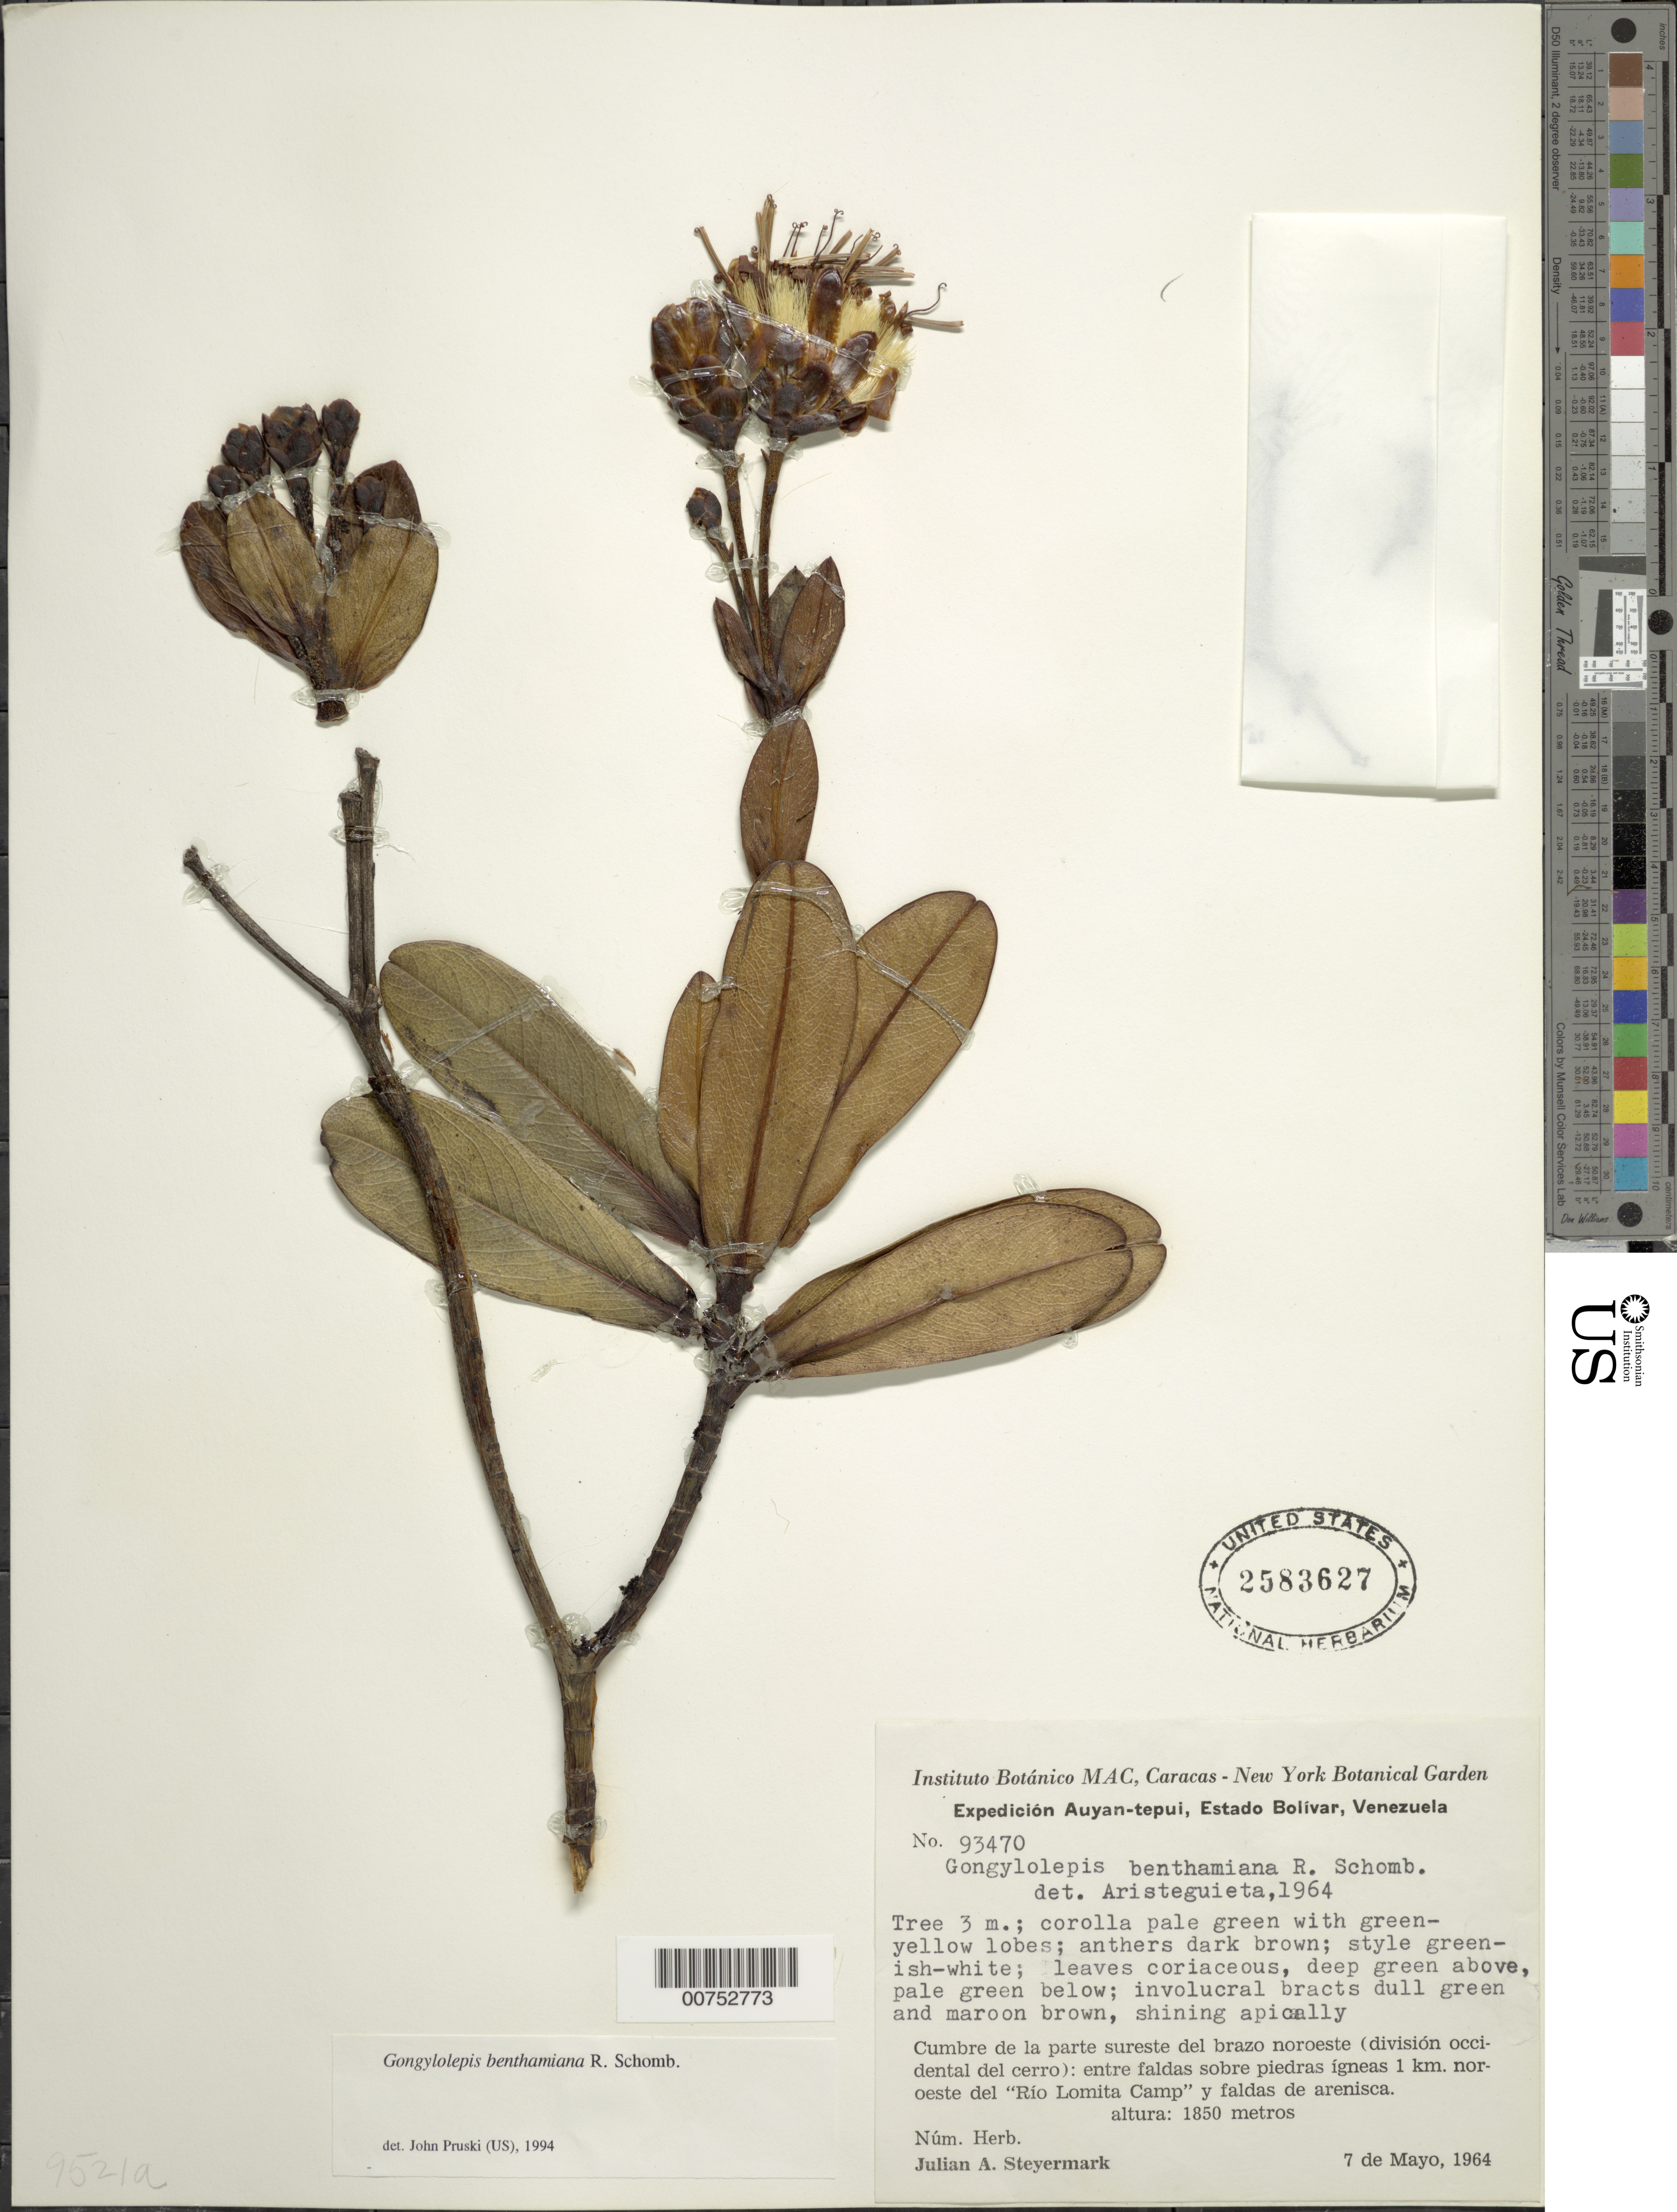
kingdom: Plantae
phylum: Tracheophyta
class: Magnoliopsida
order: Asterales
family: Asteraceae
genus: Gongylolepis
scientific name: Gongylolepis benthamiana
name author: R.H. Schomb.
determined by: Pruski, J. F.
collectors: J. Steyermark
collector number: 93470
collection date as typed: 7-May-64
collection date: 1964-05-07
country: Venezuela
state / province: Bolívar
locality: Auyan-tepuí, cumbre de la parte central del brazo noroeste (div. occidental del cerro), 1 km noroeste del Río "Lomita camp".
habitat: Cumbre, faldas sobre pierdas igneas.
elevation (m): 1850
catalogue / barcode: US 2583627